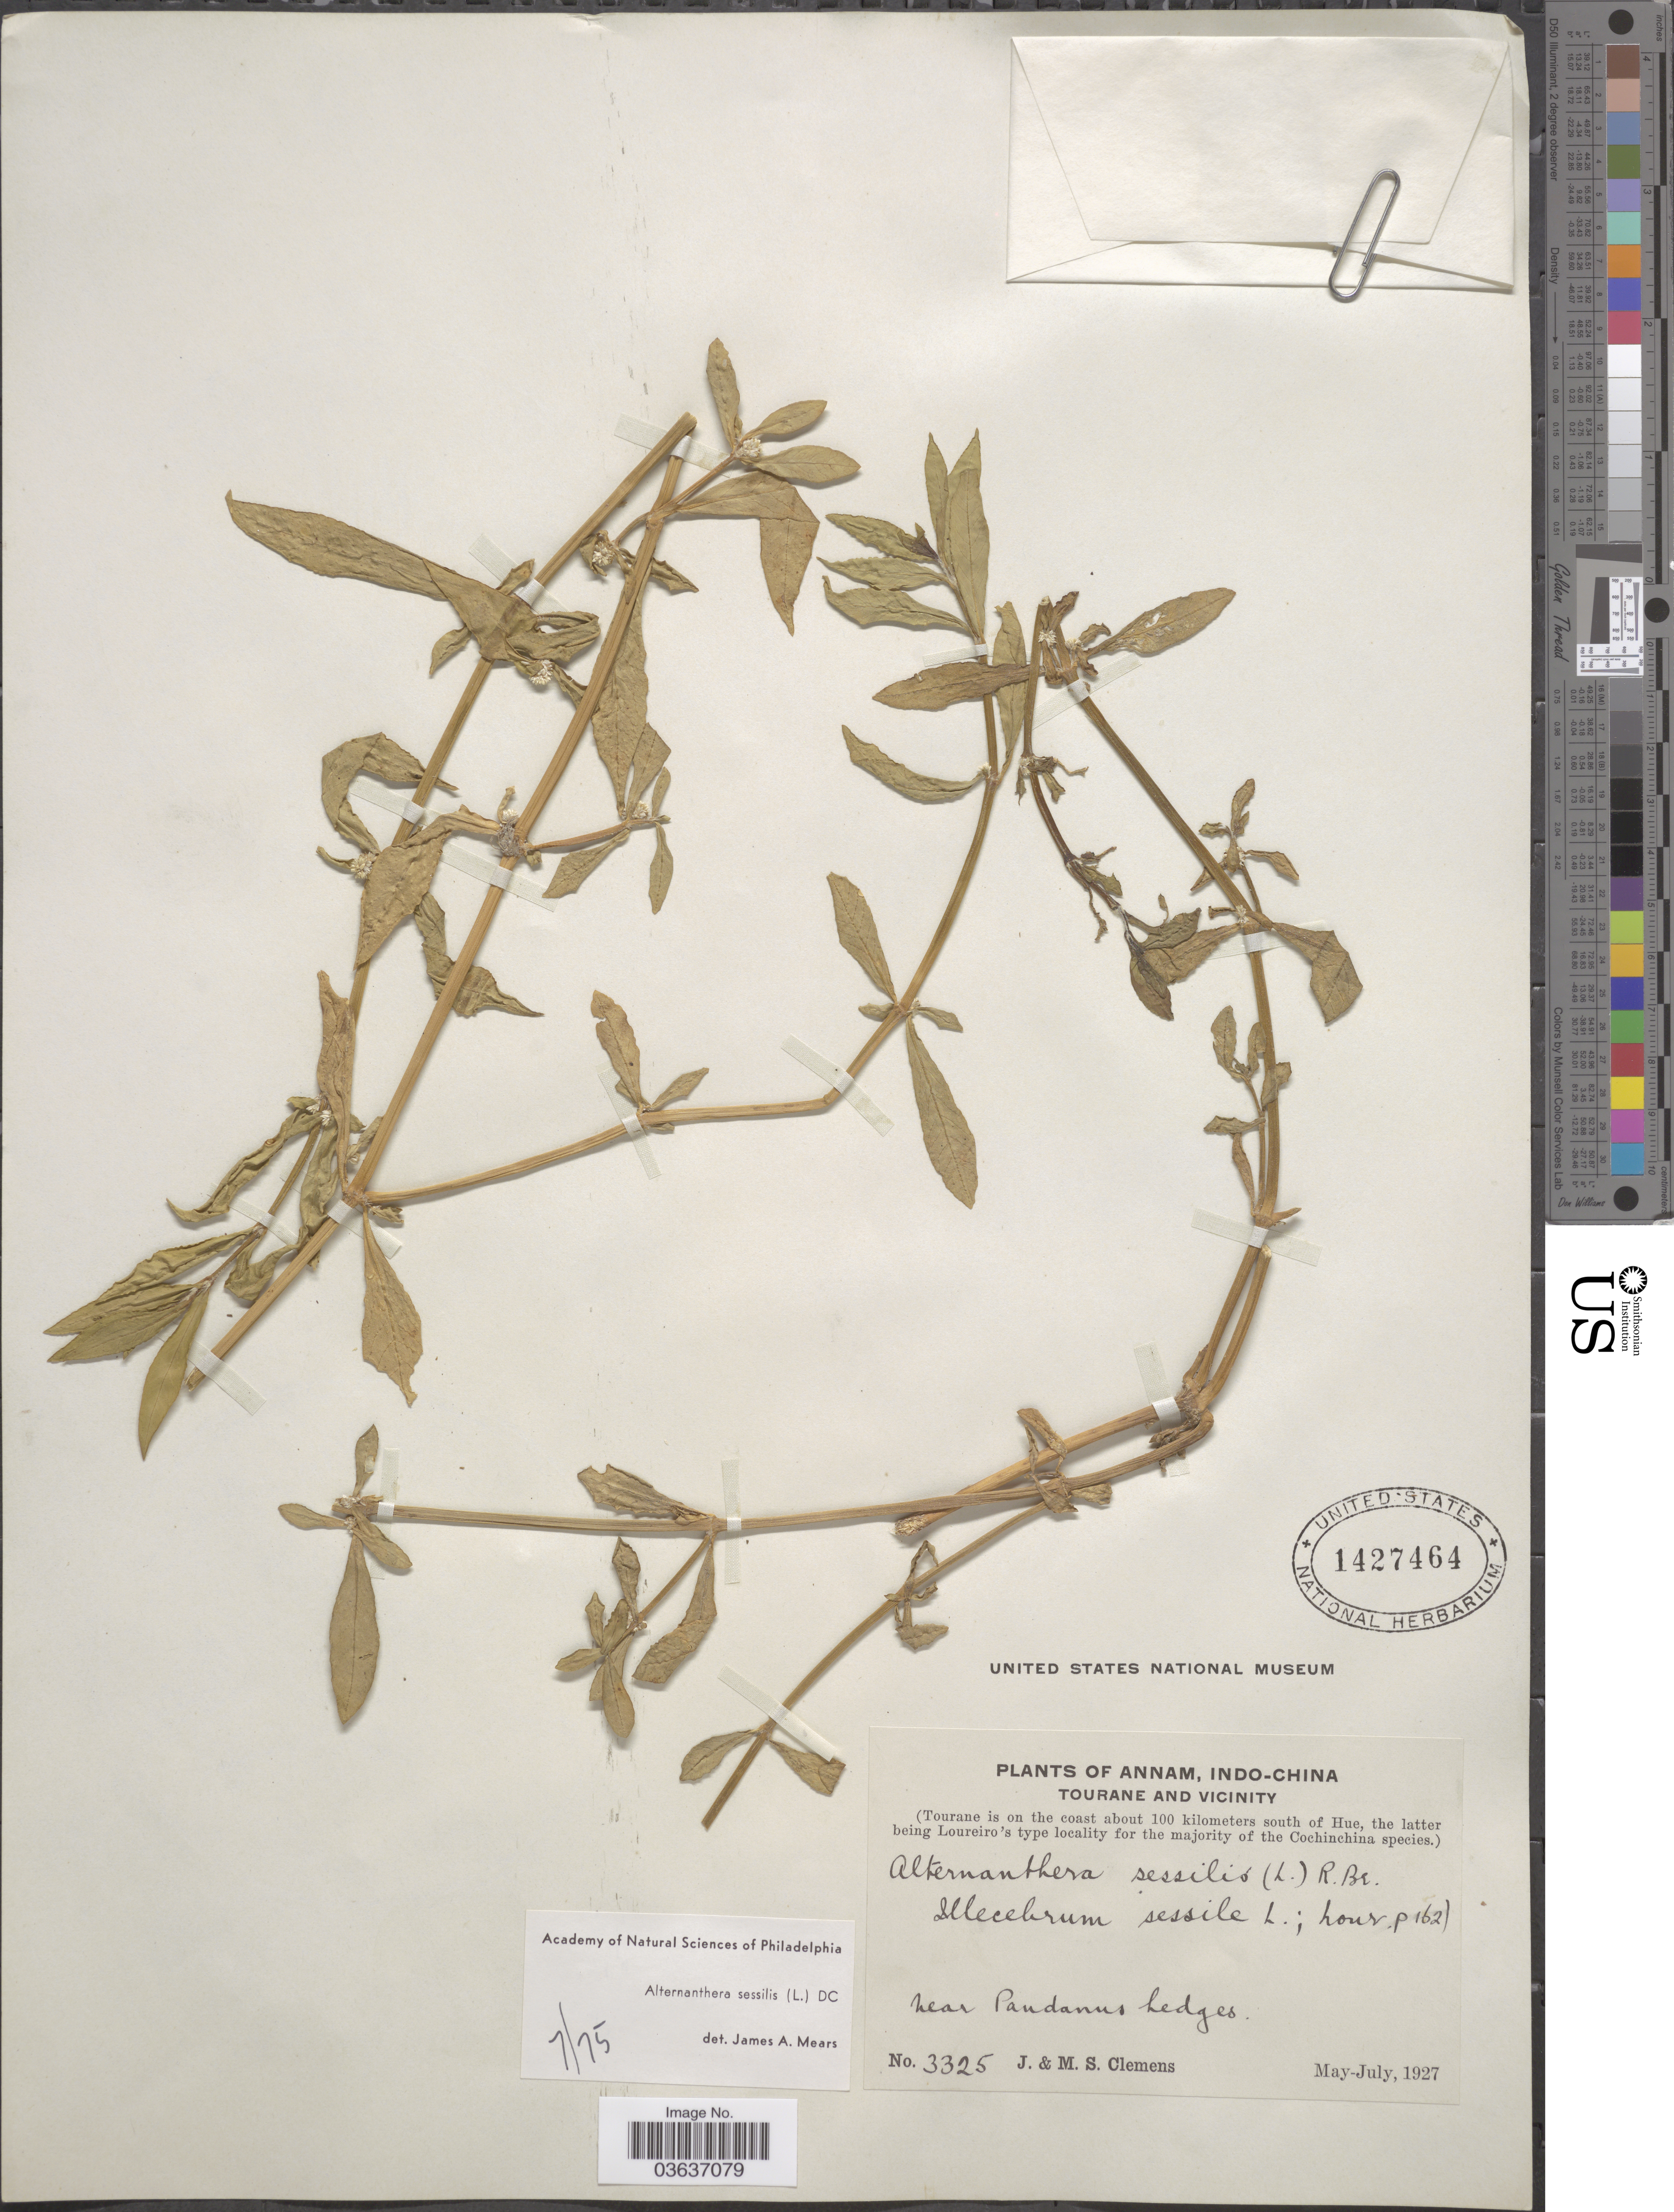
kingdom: Plantae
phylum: Tracheophyta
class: Magnoliopsida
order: Caryophyllales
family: Amaranthaceae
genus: Alternanthera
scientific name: Alternanthera sessilis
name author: (L.) DC.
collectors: J. Clemens & M. S. Clemens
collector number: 3325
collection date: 1927-05/1927-07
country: Vietnam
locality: Indo-China Tourane and Vicinity. (Tourane is on the coast about 100 kilometers south of Hue). Near Pandanus hedges.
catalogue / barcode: US 1427464